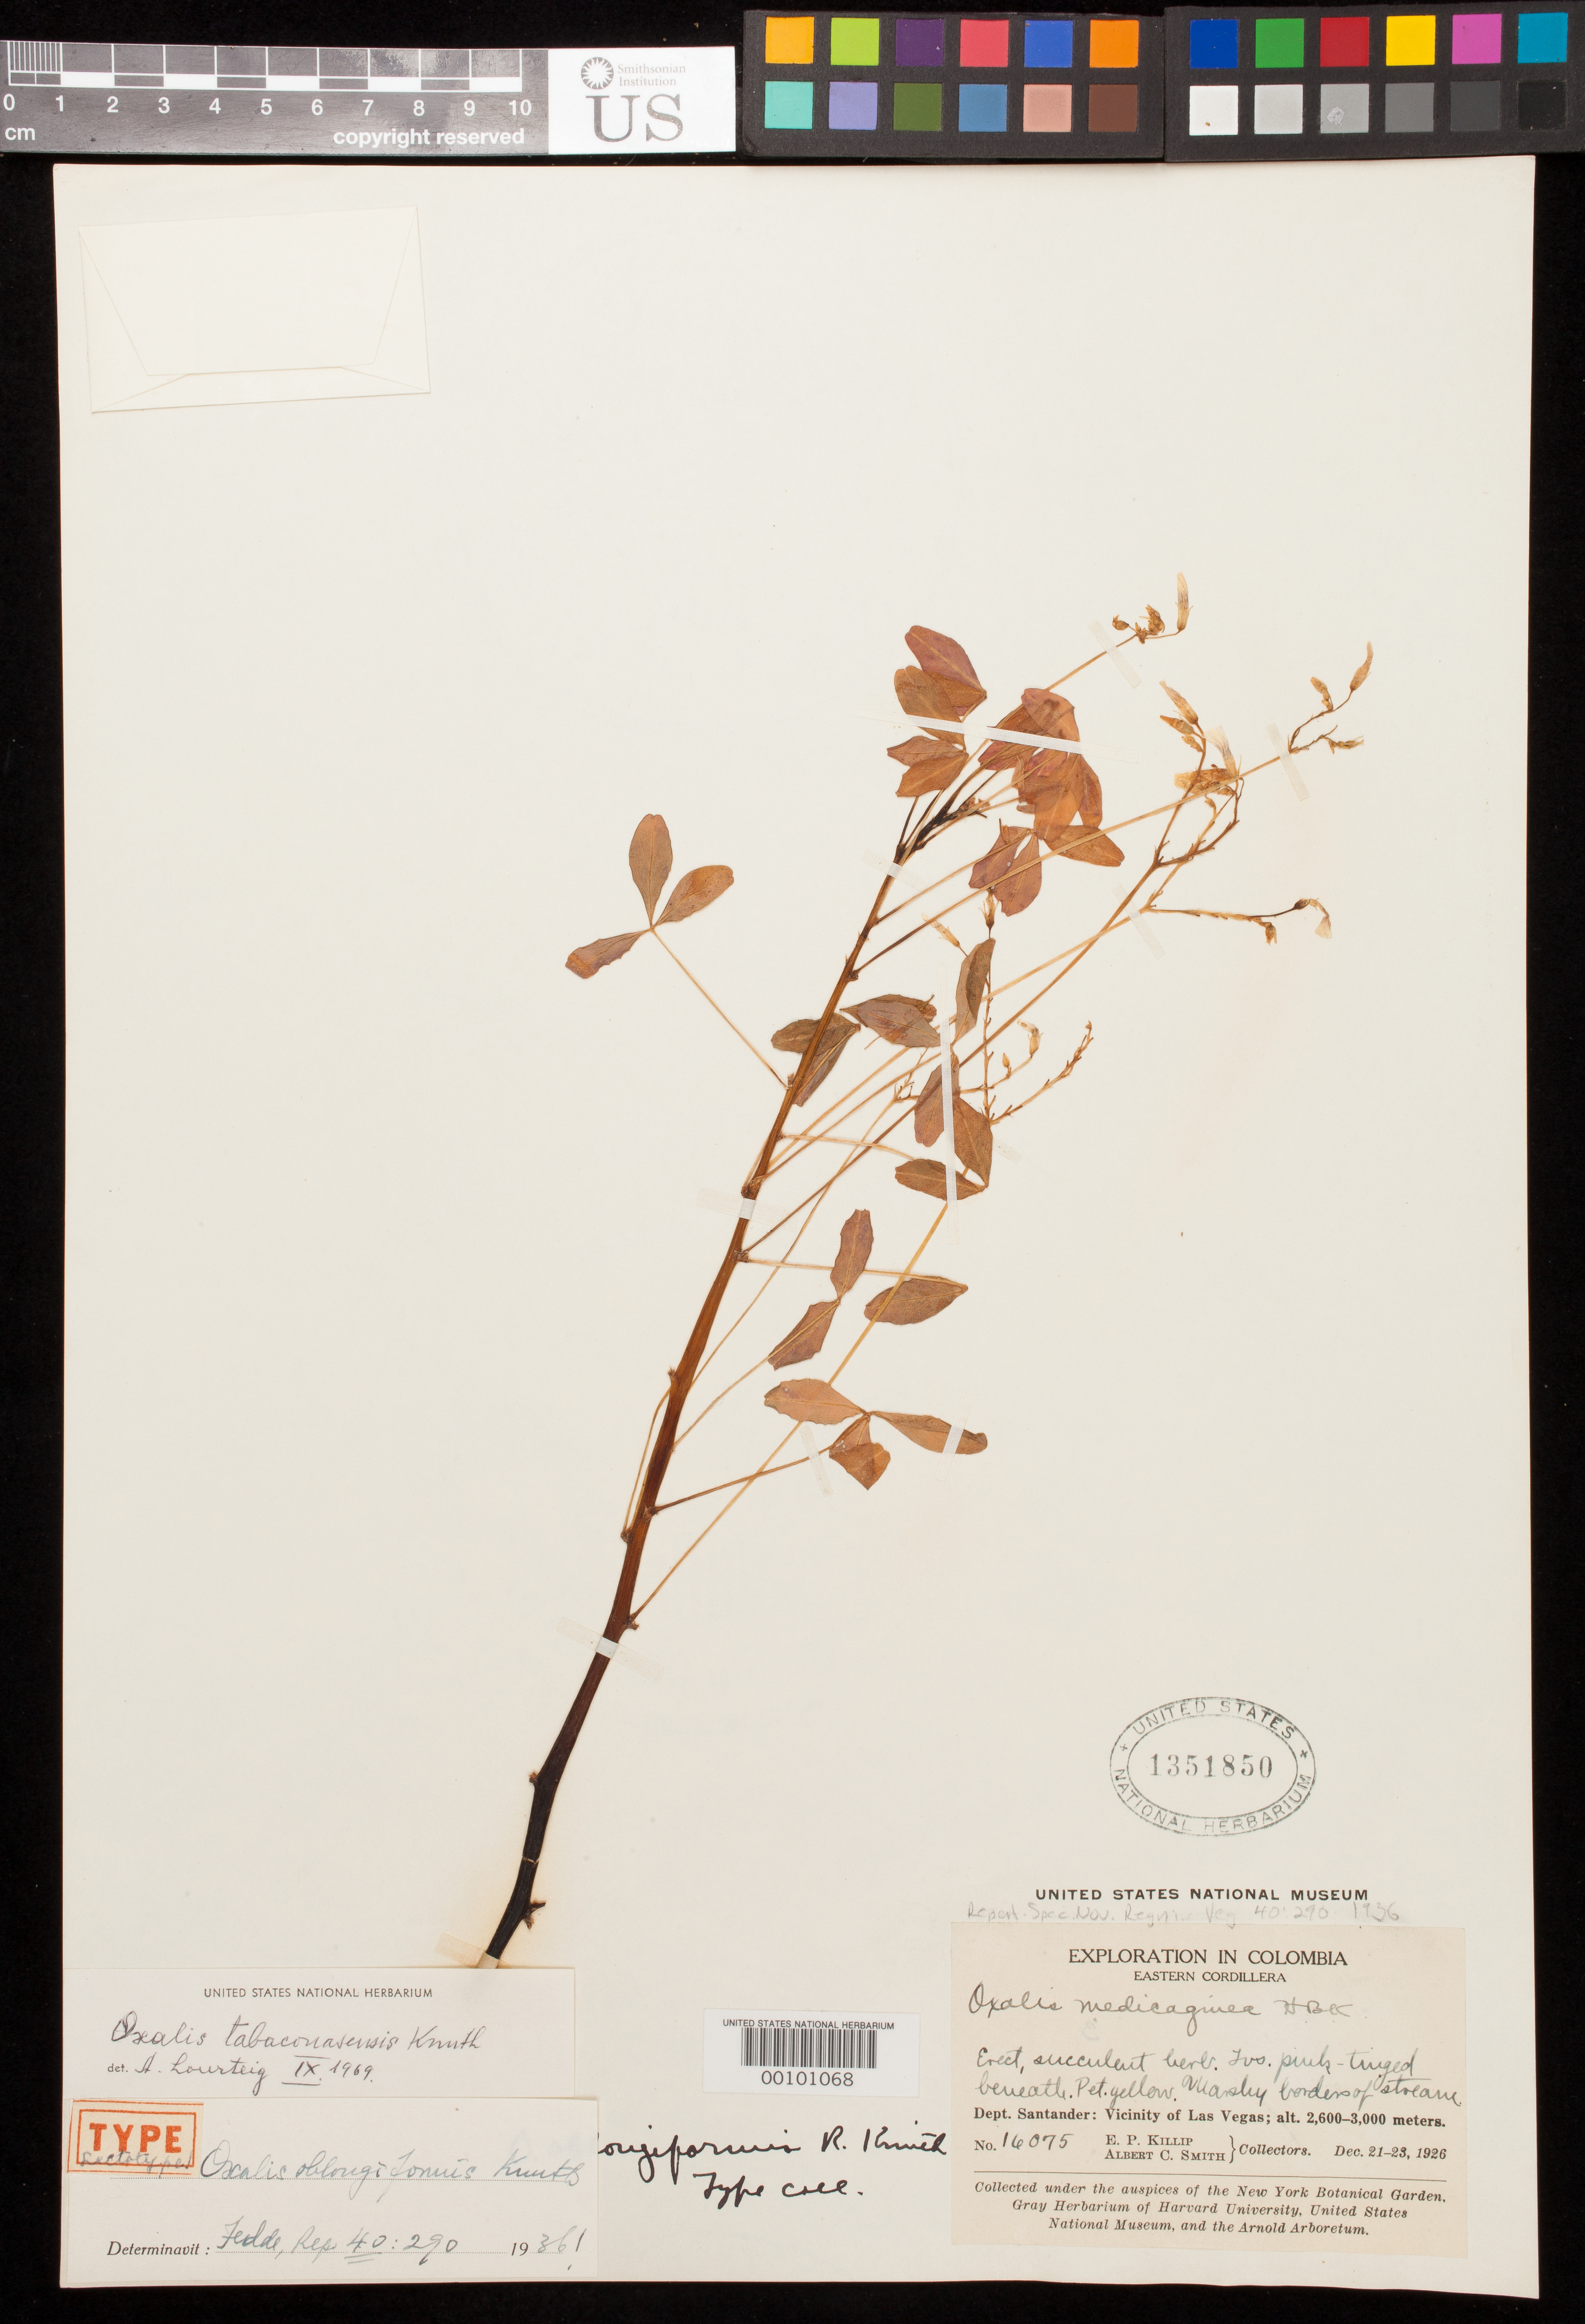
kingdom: Plantae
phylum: Tracheophyta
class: Magnoliopsida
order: Oxalidales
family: Oxalidaceae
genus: Oxalis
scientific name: Oxalis oblongiformis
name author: R. Knuth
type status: Lectotype; Isosyntype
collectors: E. P. Killip & A. C. Smith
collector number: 16075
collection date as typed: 21 Dec 1926 to 23 Dec 1926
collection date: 1926-12-21/1926-12-23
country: Colombia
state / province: Santander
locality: Las Vegas vicinity.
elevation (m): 2600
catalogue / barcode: US 1351850